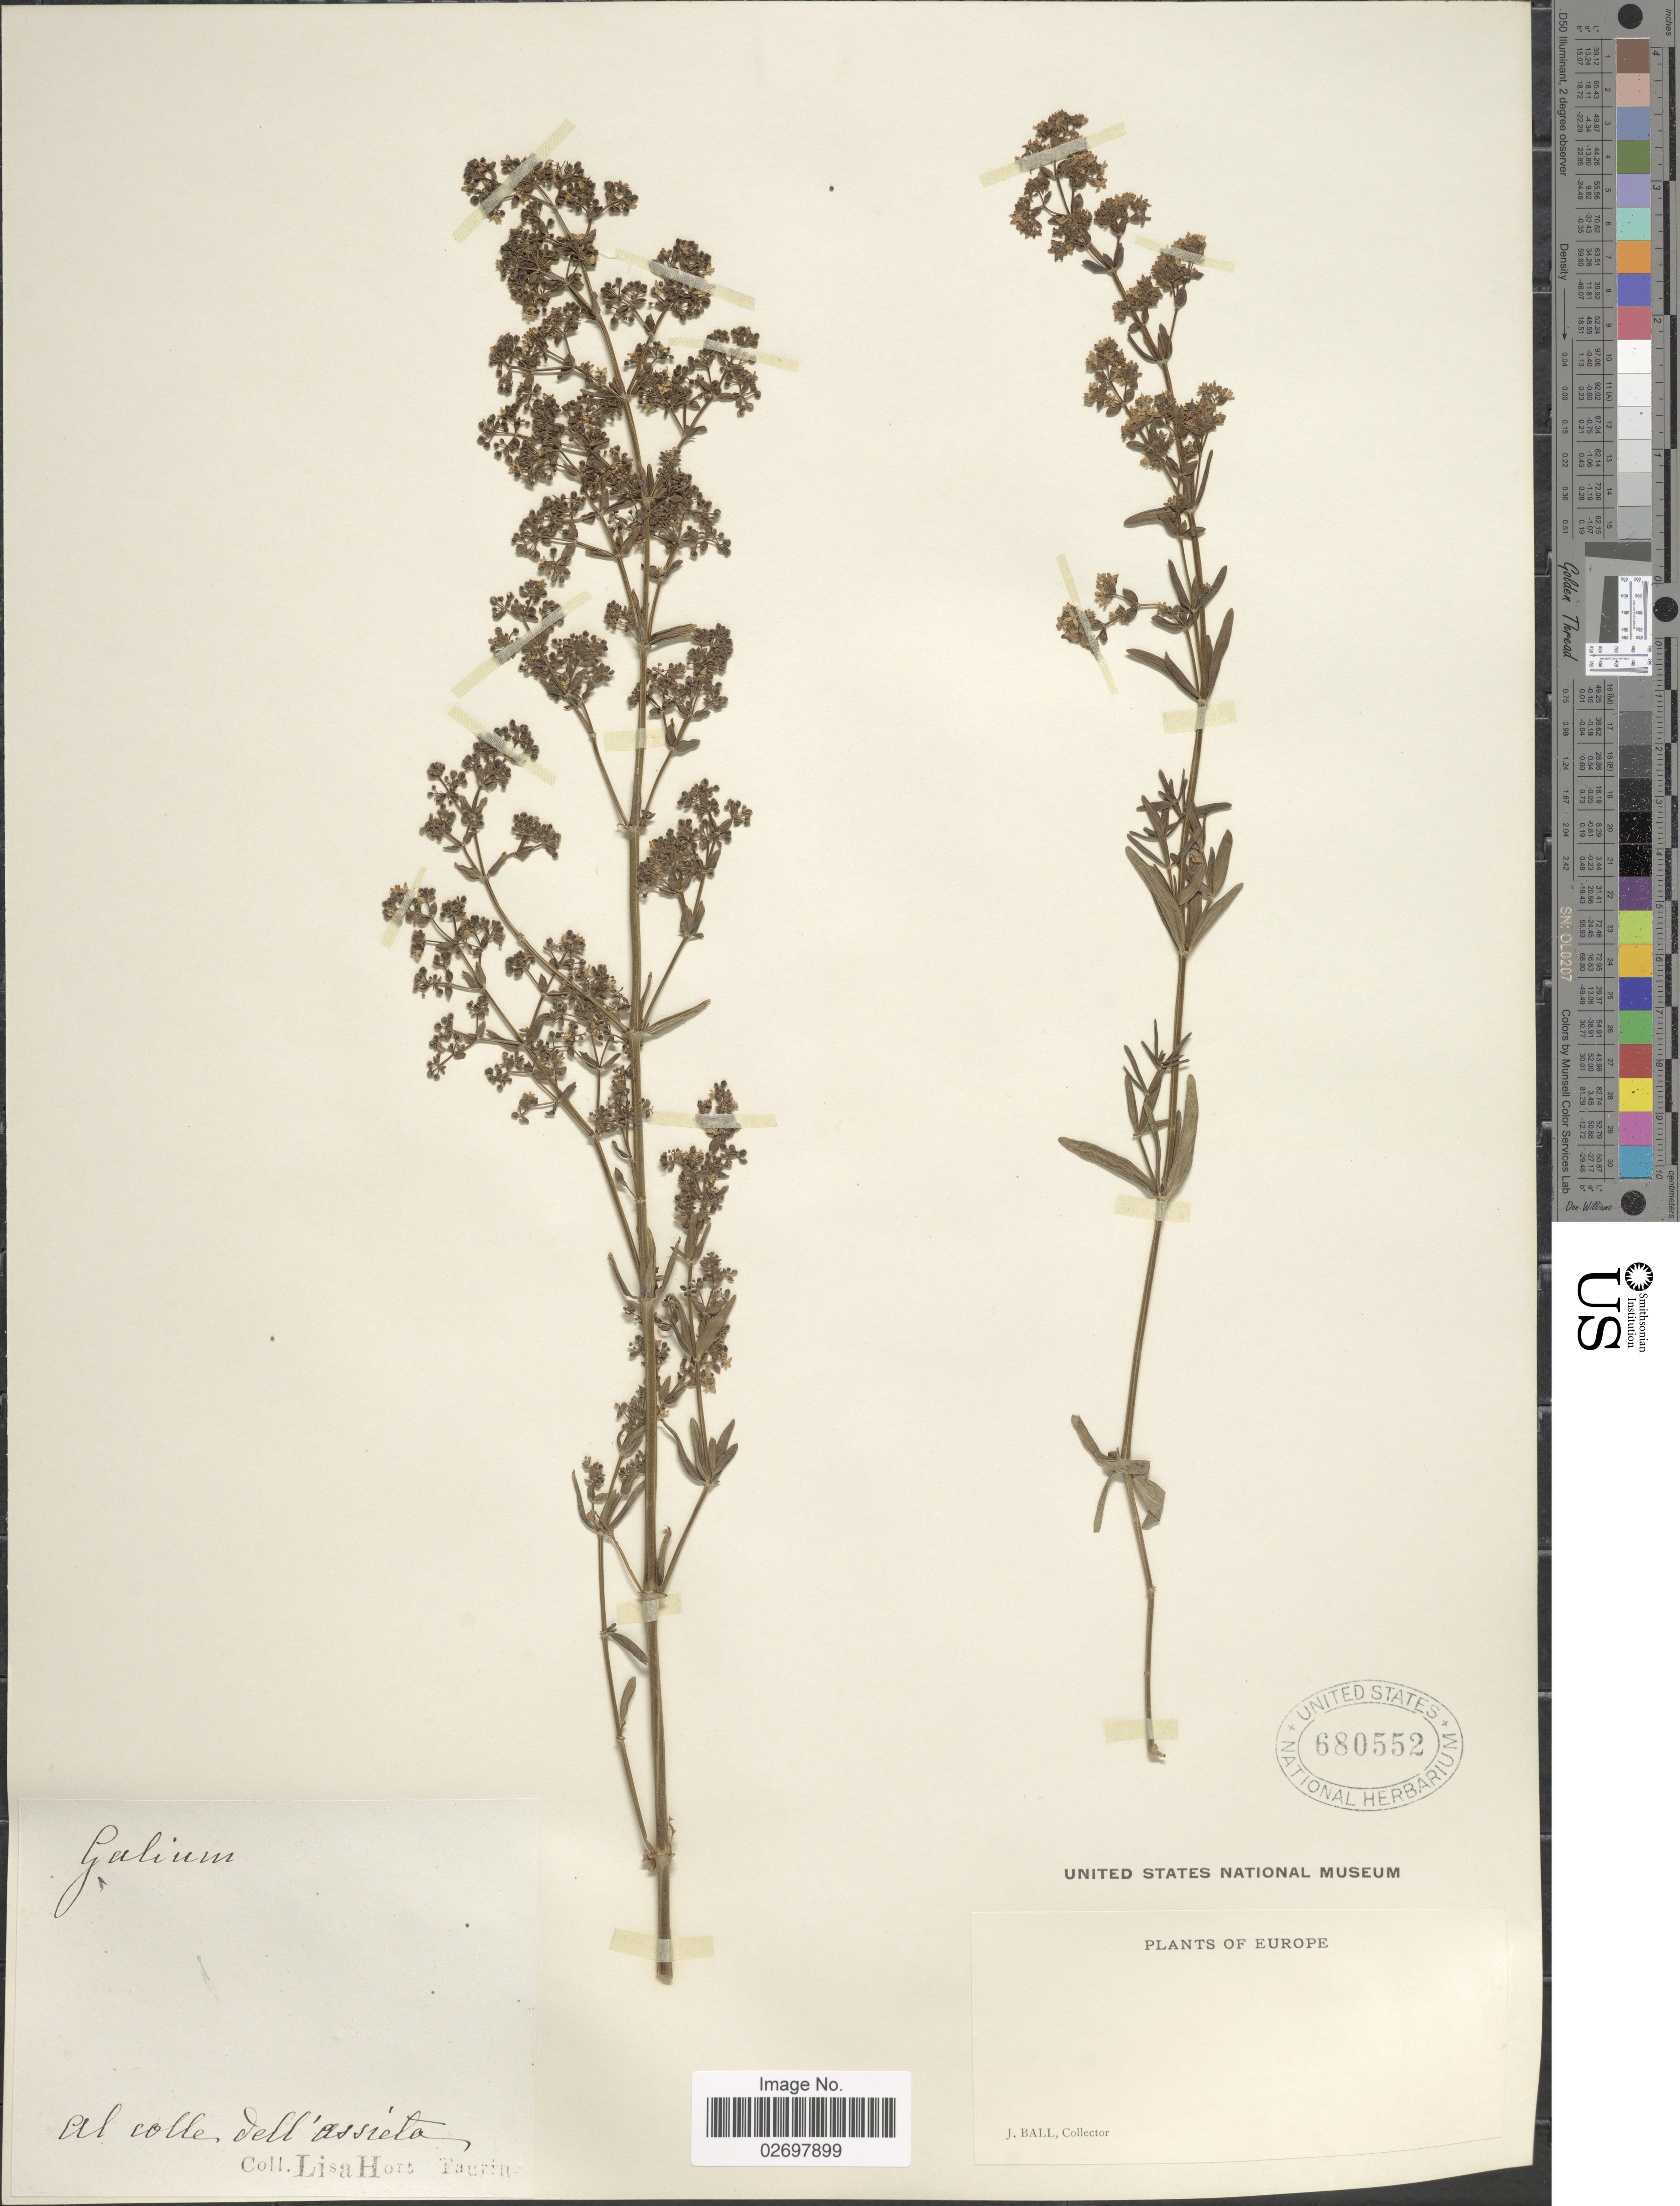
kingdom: Plantae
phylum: Tracheophyta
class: Magnoliopsida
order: Gentianales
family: Rubiaceae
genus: Galium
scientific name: Galium sp.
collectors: J. Ball & L. Hort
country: Italy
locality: Al colle, del assieta, Europe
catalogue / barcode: US 680552